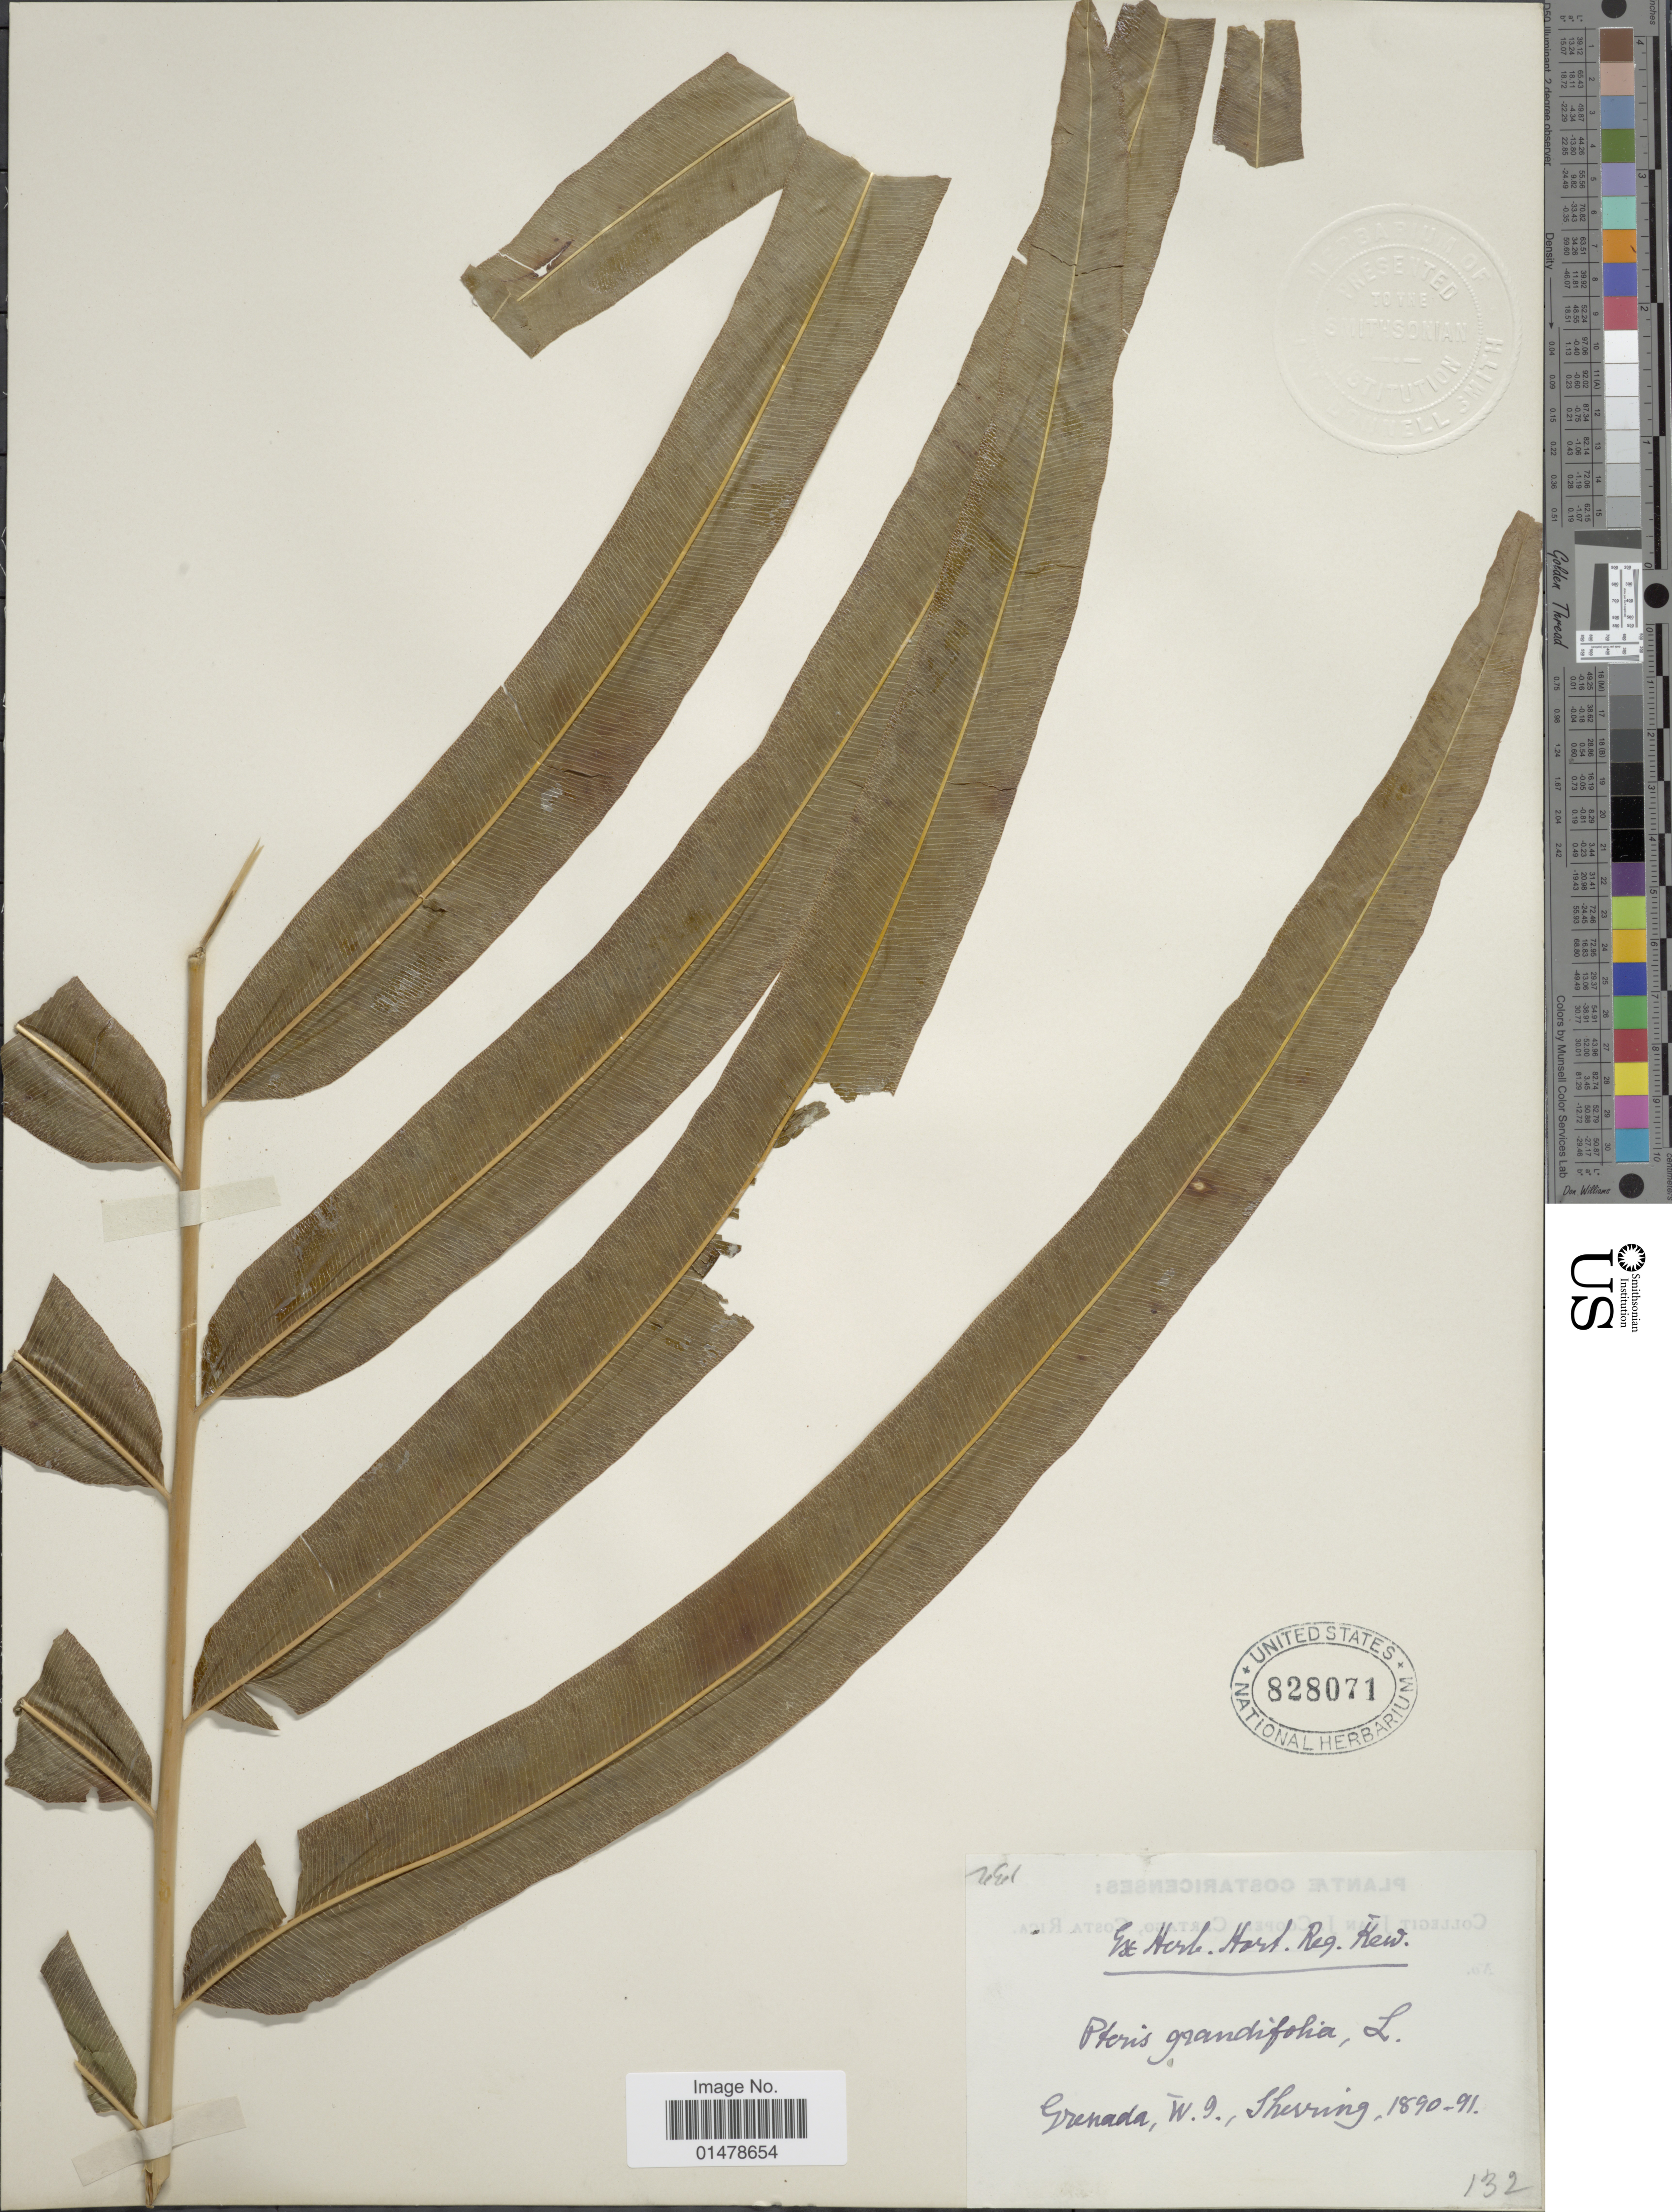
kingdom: Plantae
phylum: Tracheophyta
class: Polypodiopsida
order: Polypodiales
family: Pteridaceae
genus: Pteris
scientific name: Pteris grandifolia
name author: L.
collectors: Sherring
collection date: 1890/1891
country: Grenada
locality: W.I.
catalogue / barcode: US 828071